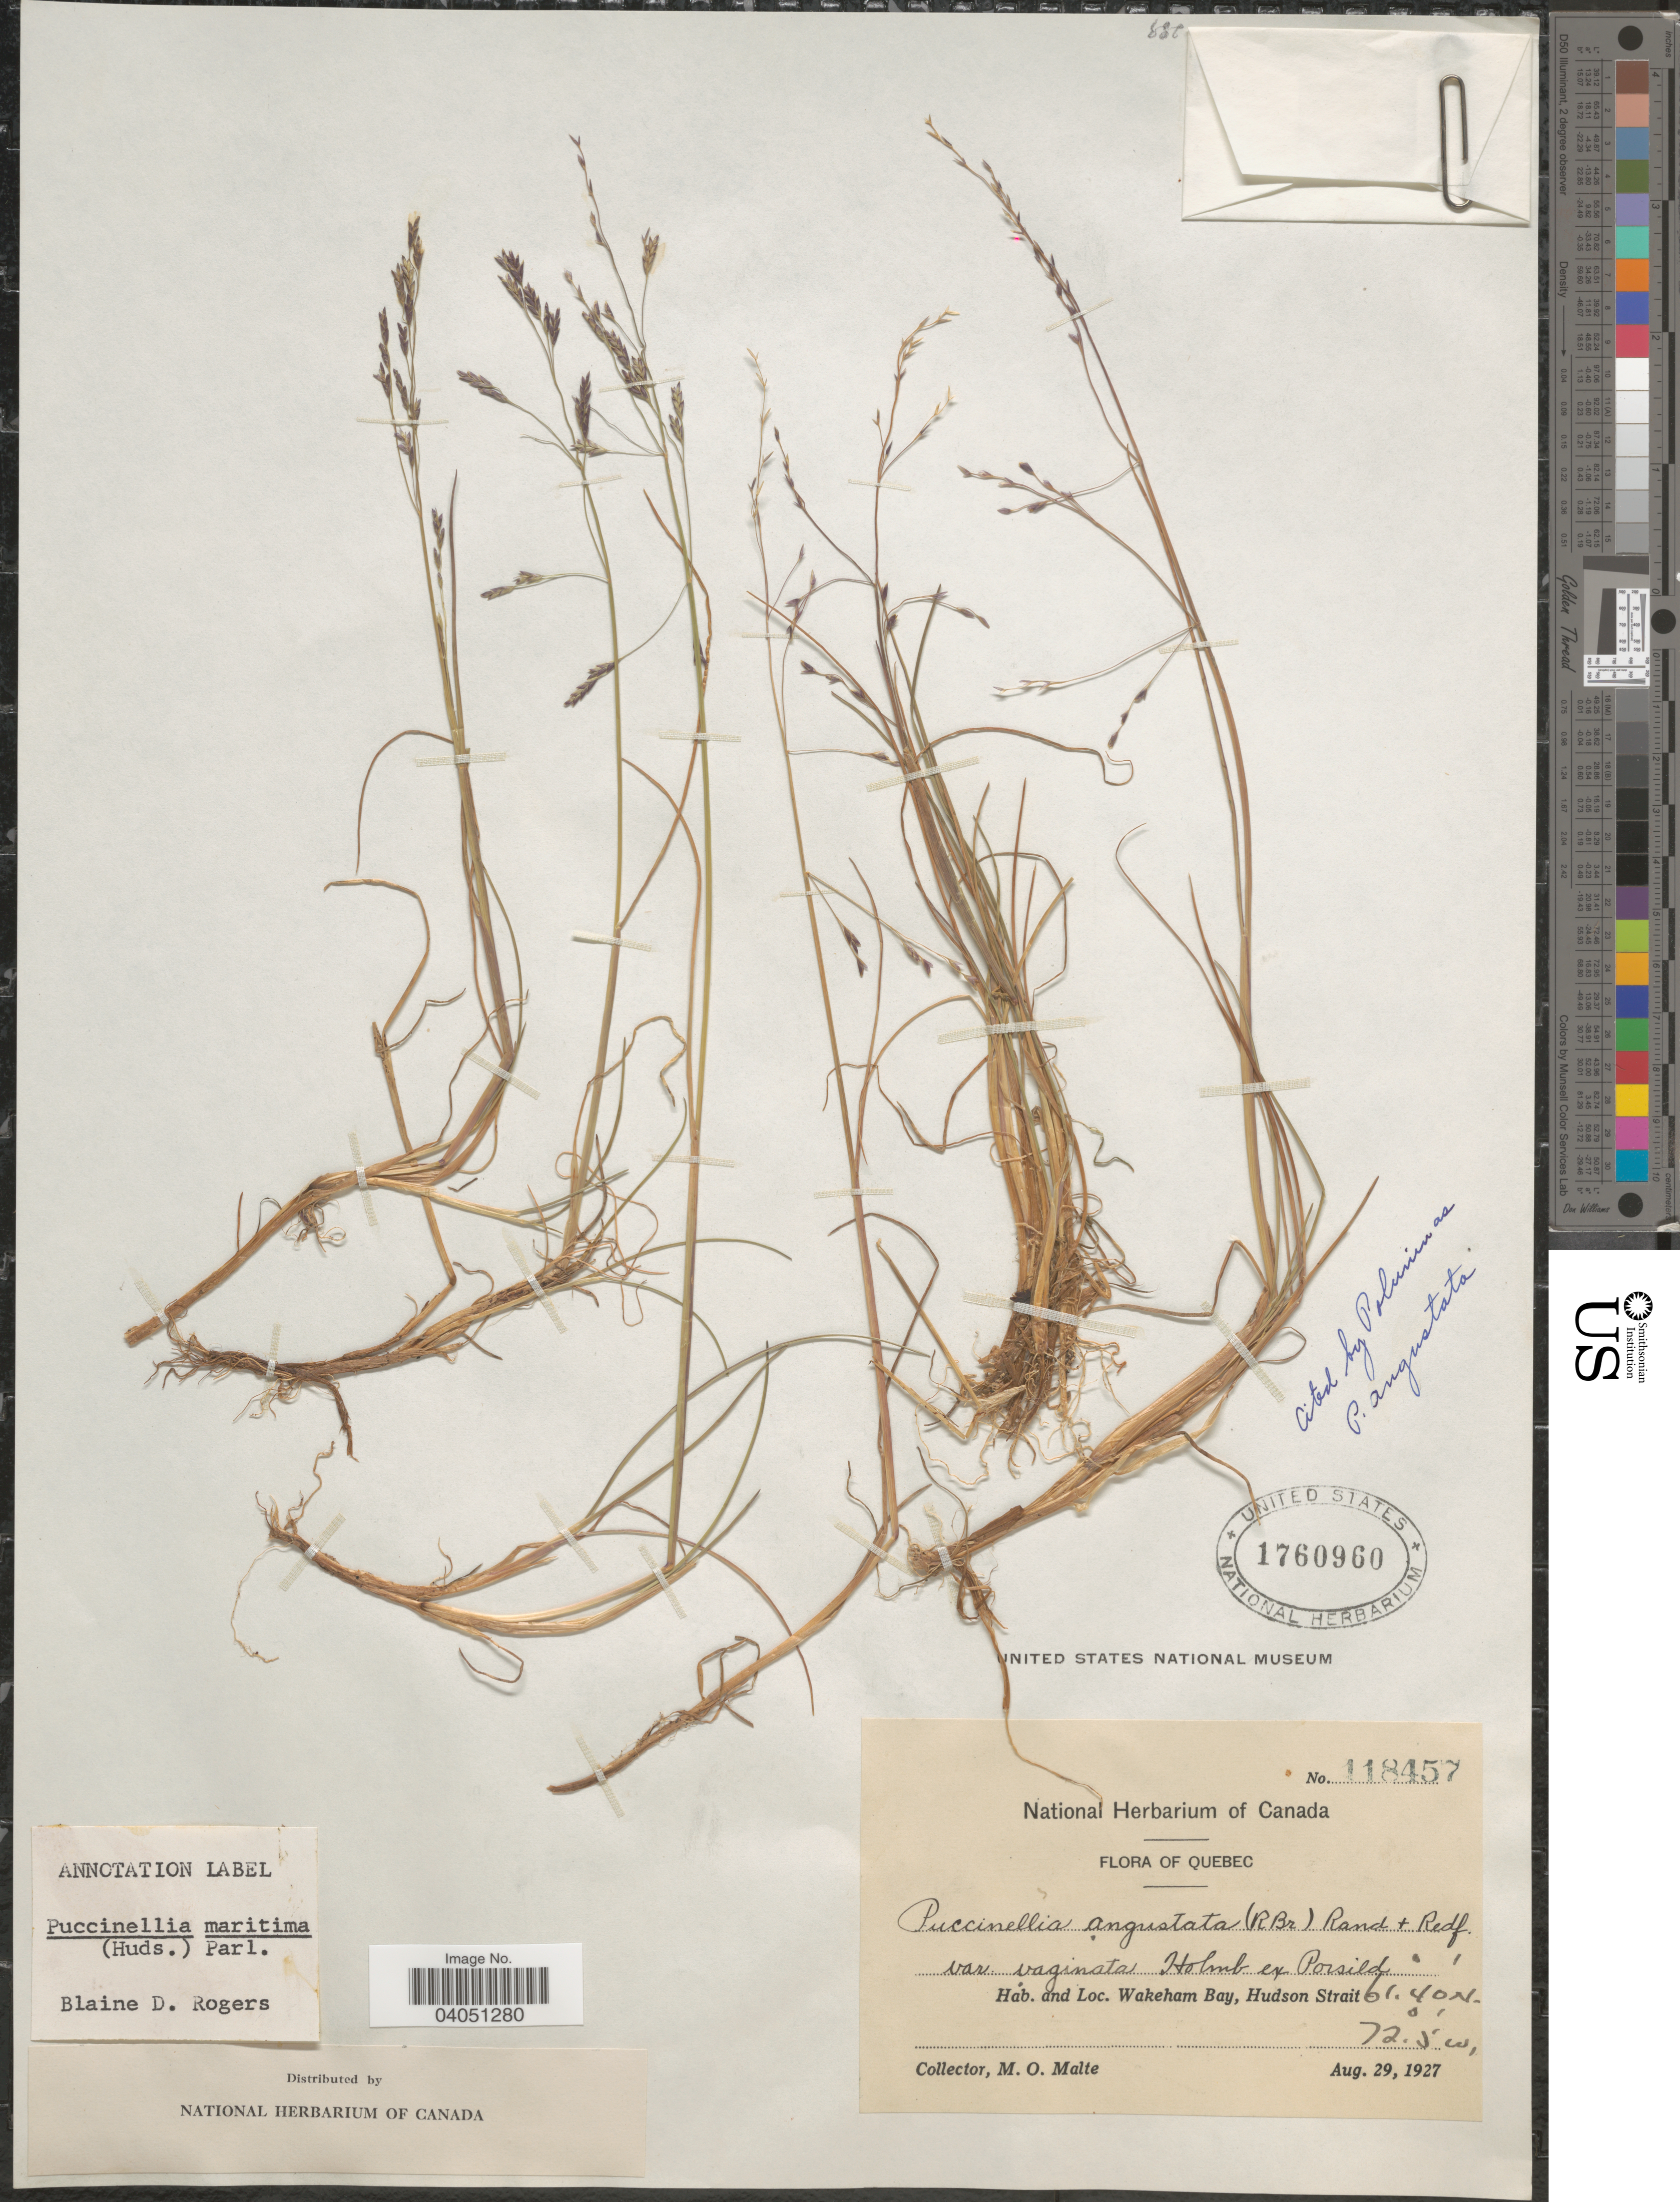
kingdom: Plantae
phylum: Tracheophyta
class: Liliopsida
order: Poales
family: Poaceae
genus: Puccinellia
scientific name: Puccinellia maritima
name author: (Huds.) Parl.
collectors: M. O. Malte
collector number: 118457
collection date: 1927-08-29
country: Canada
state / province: Quebec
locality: Wakeham Bay, Hudson Strait.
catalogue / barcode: US 1760960